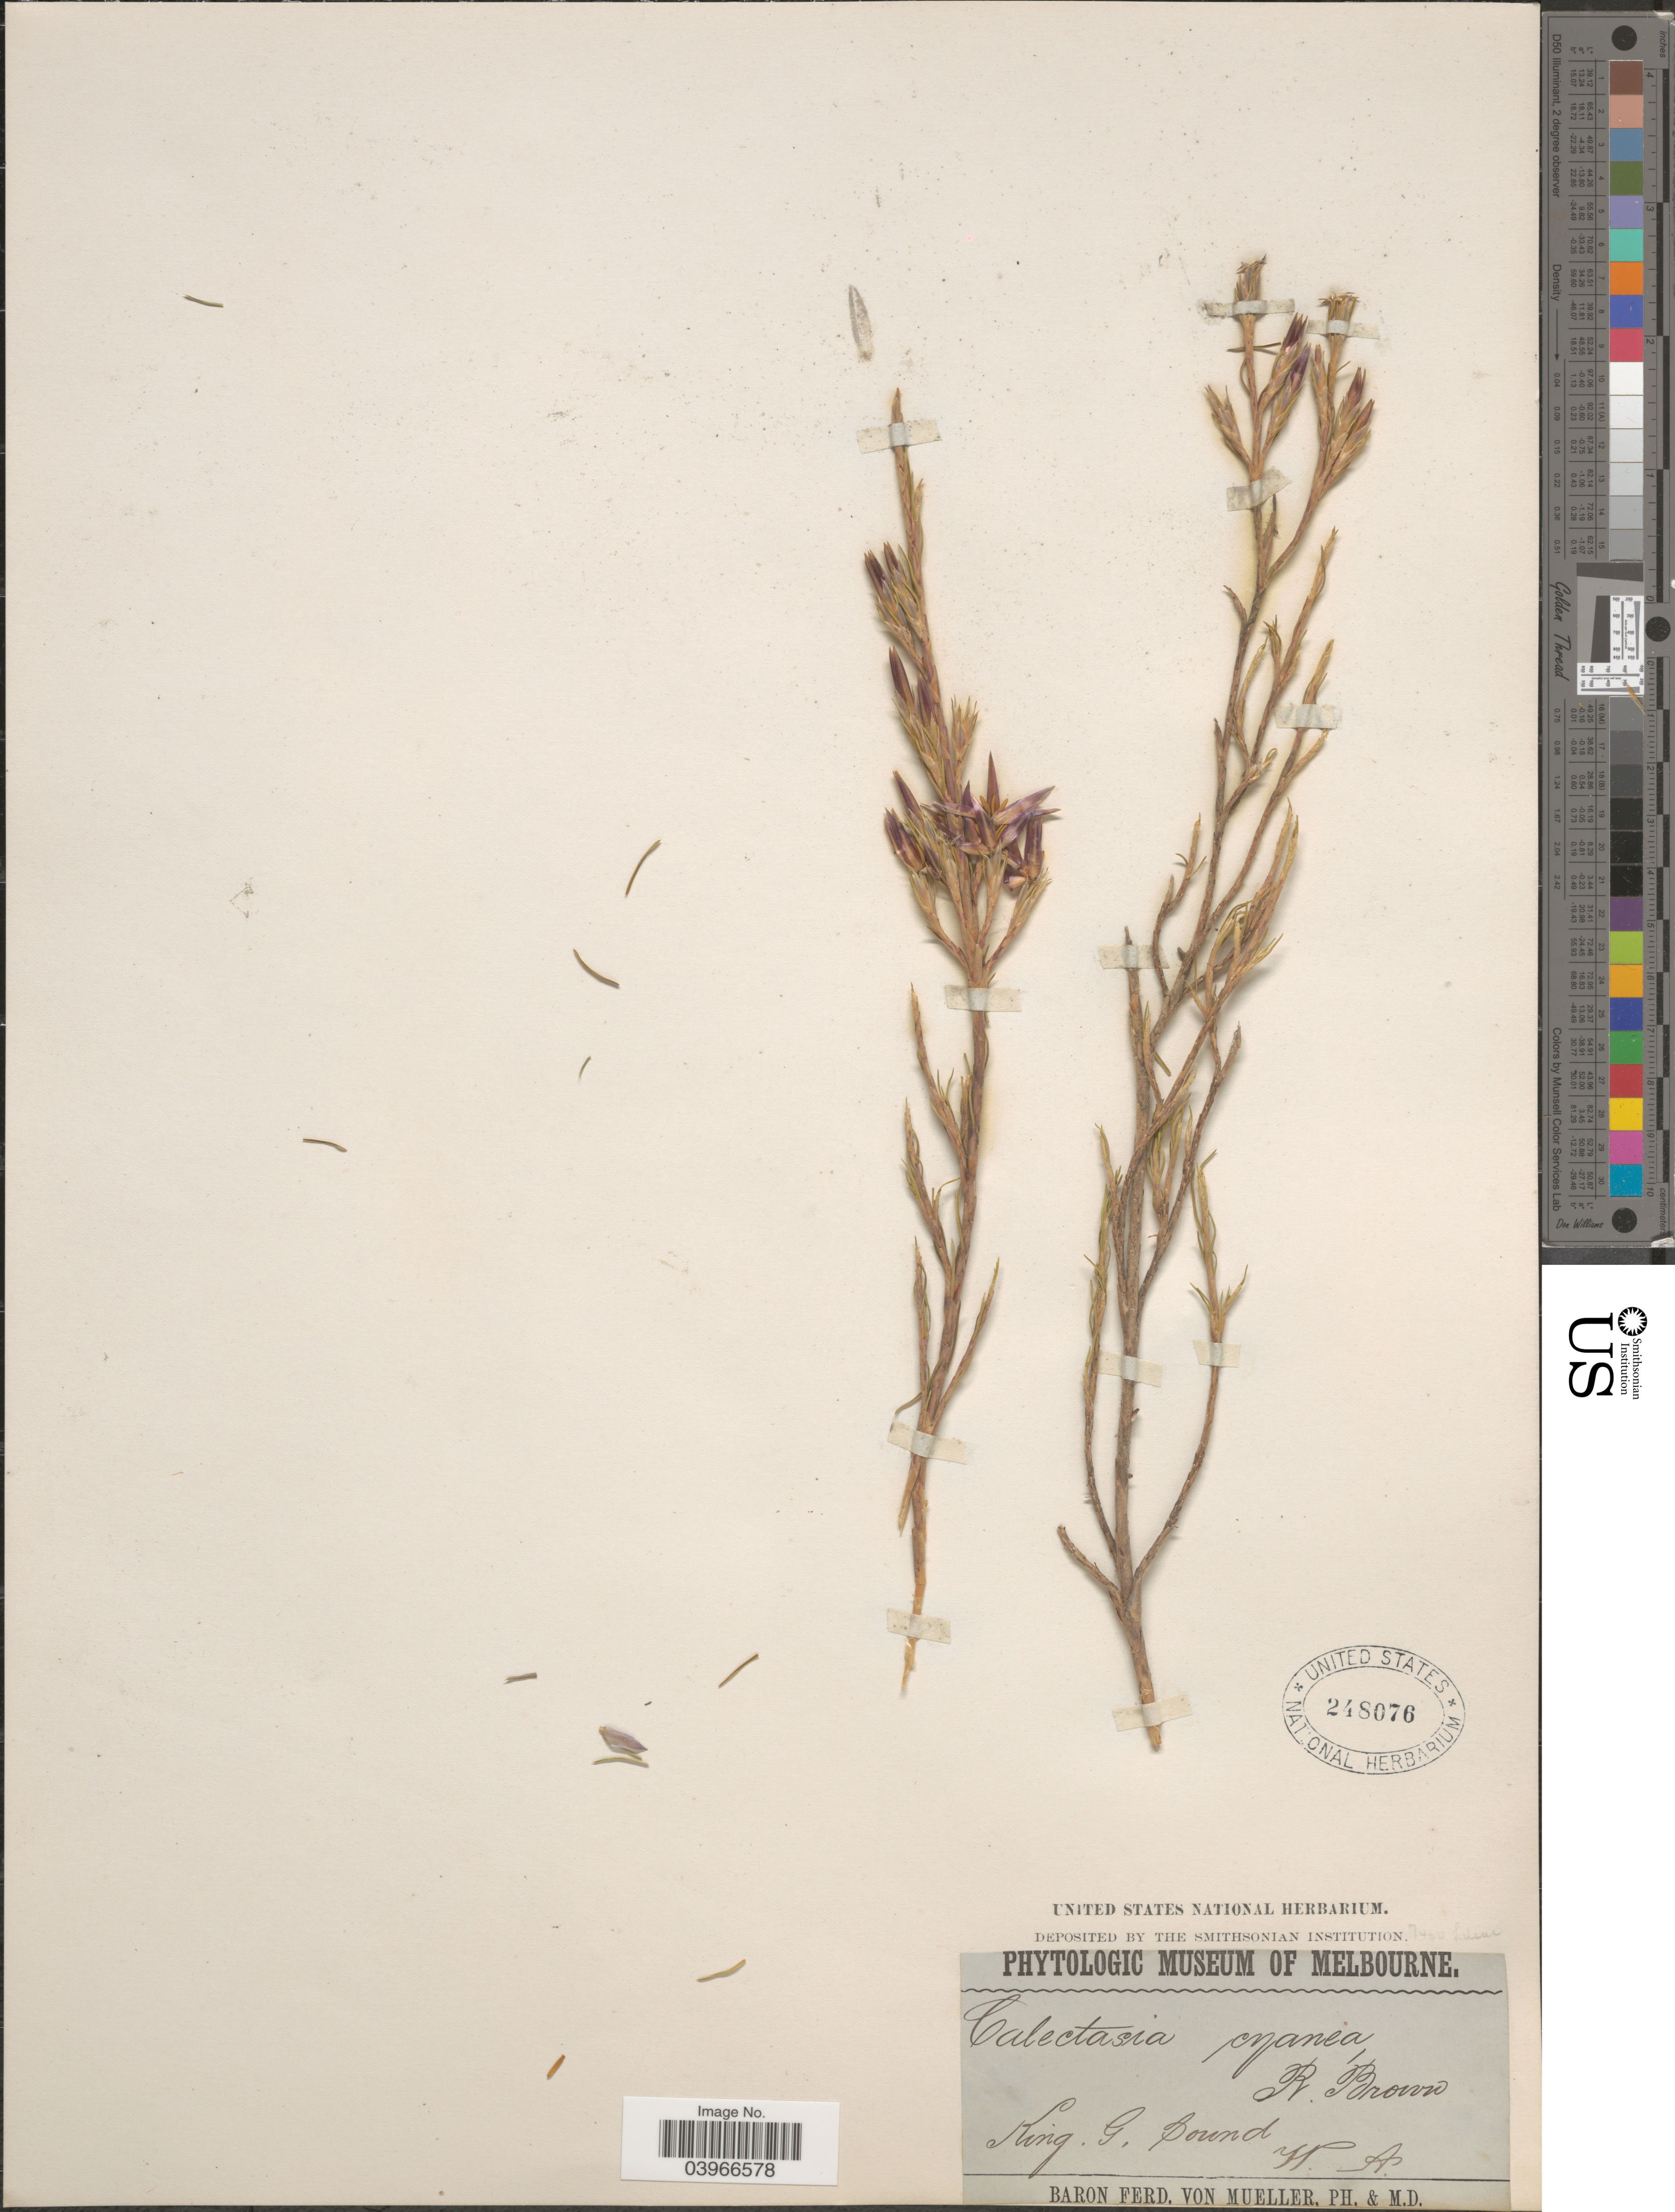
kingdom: Plantae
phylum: Tracheophyta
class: Liliopsida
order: Arecales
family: Dasypogonaceae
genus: Calectasia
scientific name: Calectasia cyanea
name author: R. Br.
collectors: F. Mueller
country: Australia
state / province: Western Australia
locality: King G. Sound.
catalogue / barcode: US 248076